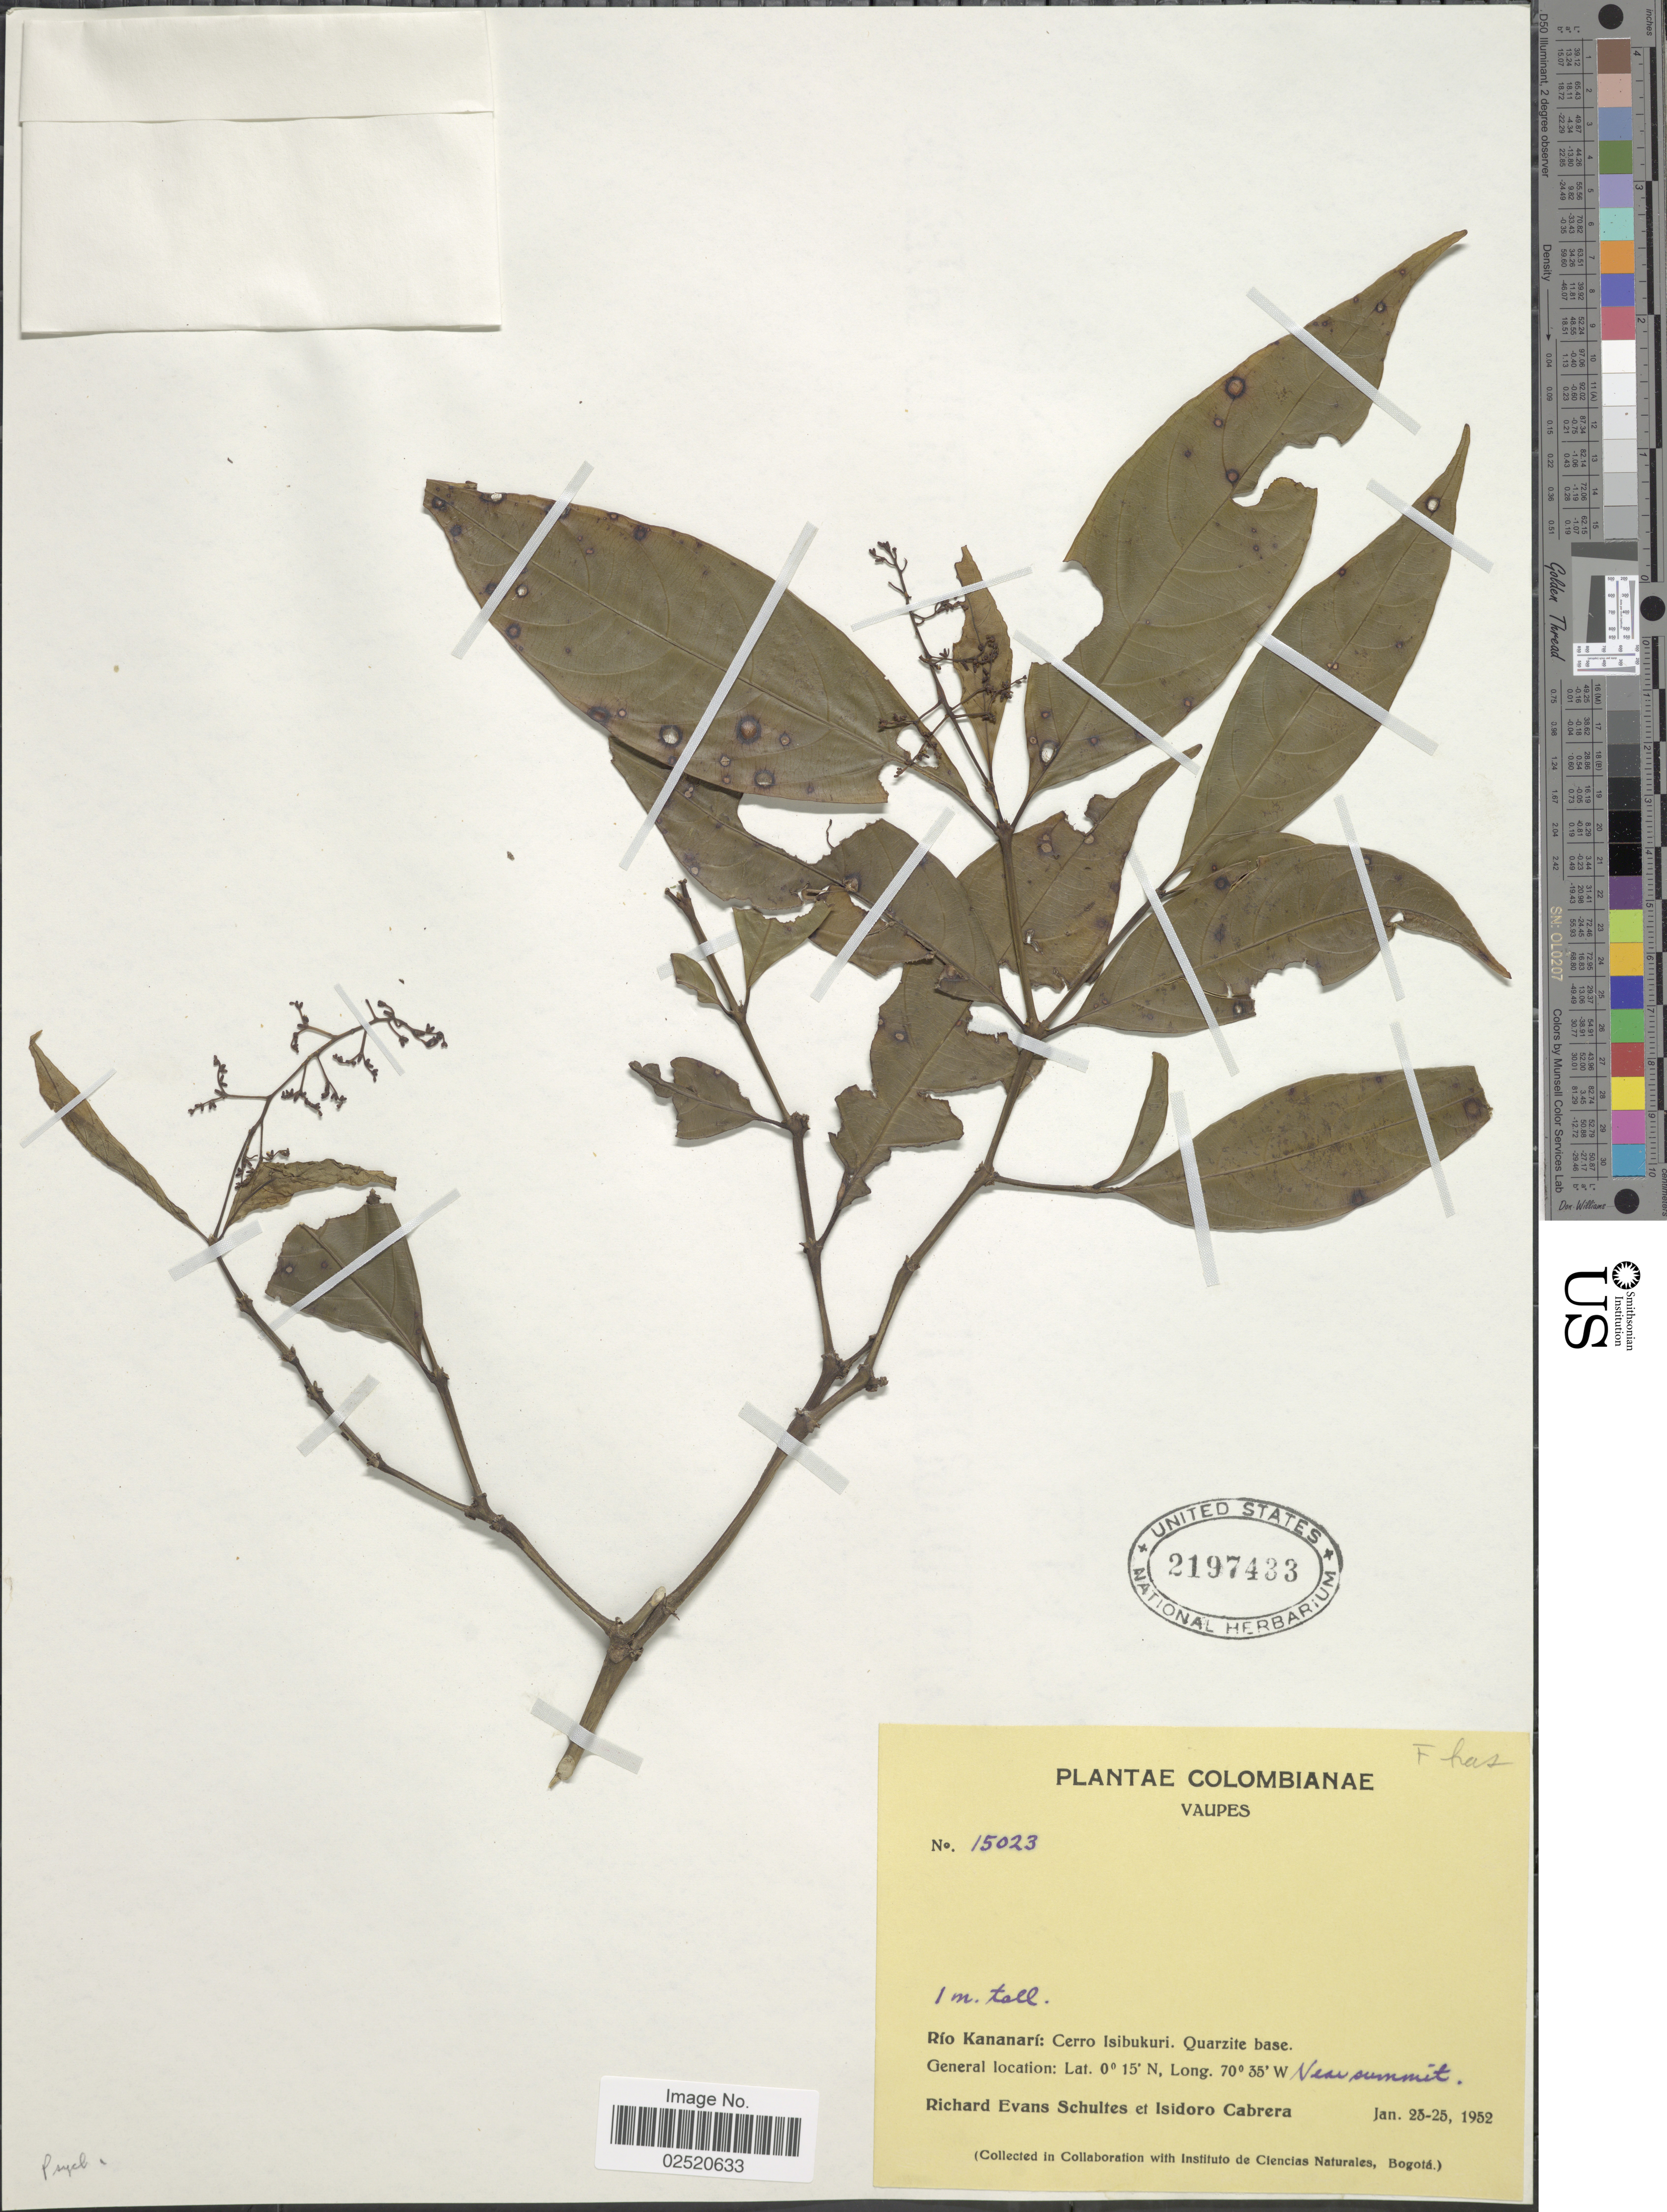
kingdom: Plantae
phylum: Tracheophyta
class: Magnoliopsida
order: Gentianales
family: Rubiaceae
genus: Psychotria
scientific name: Psychotria sp.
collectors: R. E. Schultes & I. Cabrera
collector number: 15023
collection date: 1952-01-23/1952-01-25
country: Colombia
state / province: Vaupés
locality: Río Kananarí: Cerro Isibukuri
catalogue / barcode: US 2197433